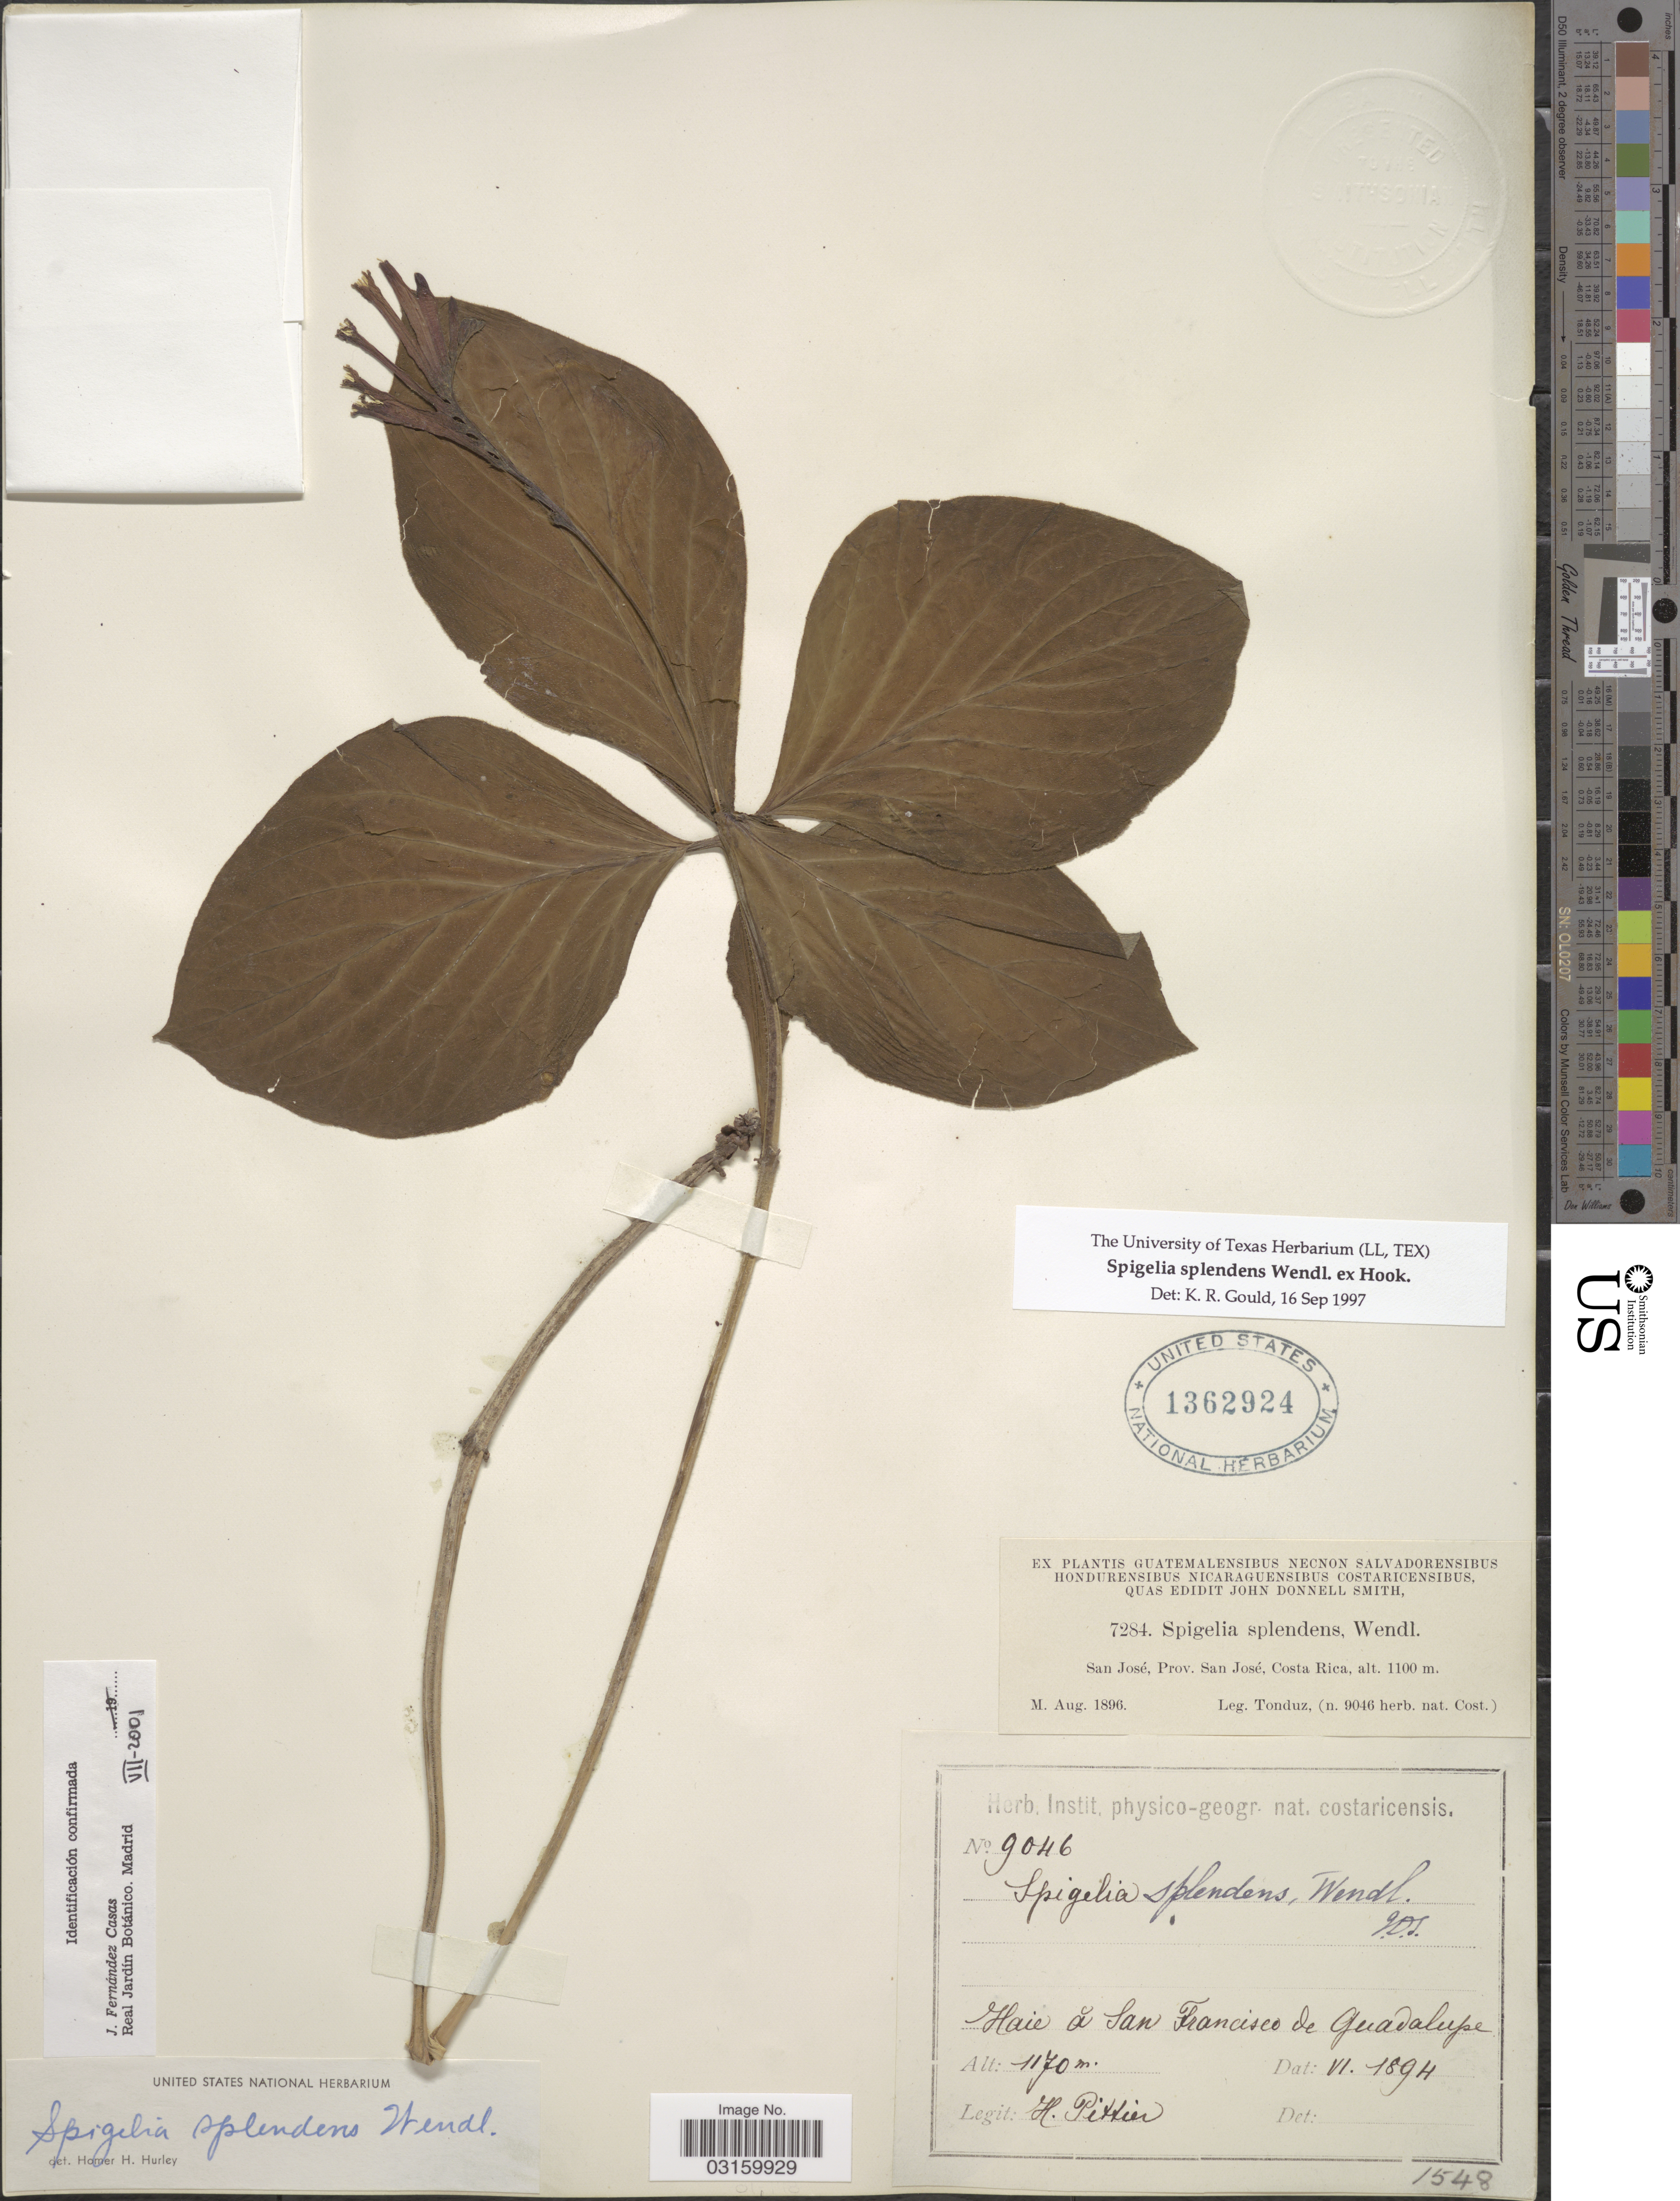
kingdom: Plantae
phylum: Tracheophyta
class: Magnoliopsida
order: Gentianales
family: Loganiaceae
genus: Spigelia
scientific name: Spigelia splendens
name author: H. Wendl. ex Hook.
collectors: Tonduz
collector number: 7284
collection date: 1896-08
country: Costa Rica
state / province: San José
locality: San José, Prov. San José.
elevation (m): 1100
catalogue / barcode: US 1362924-2